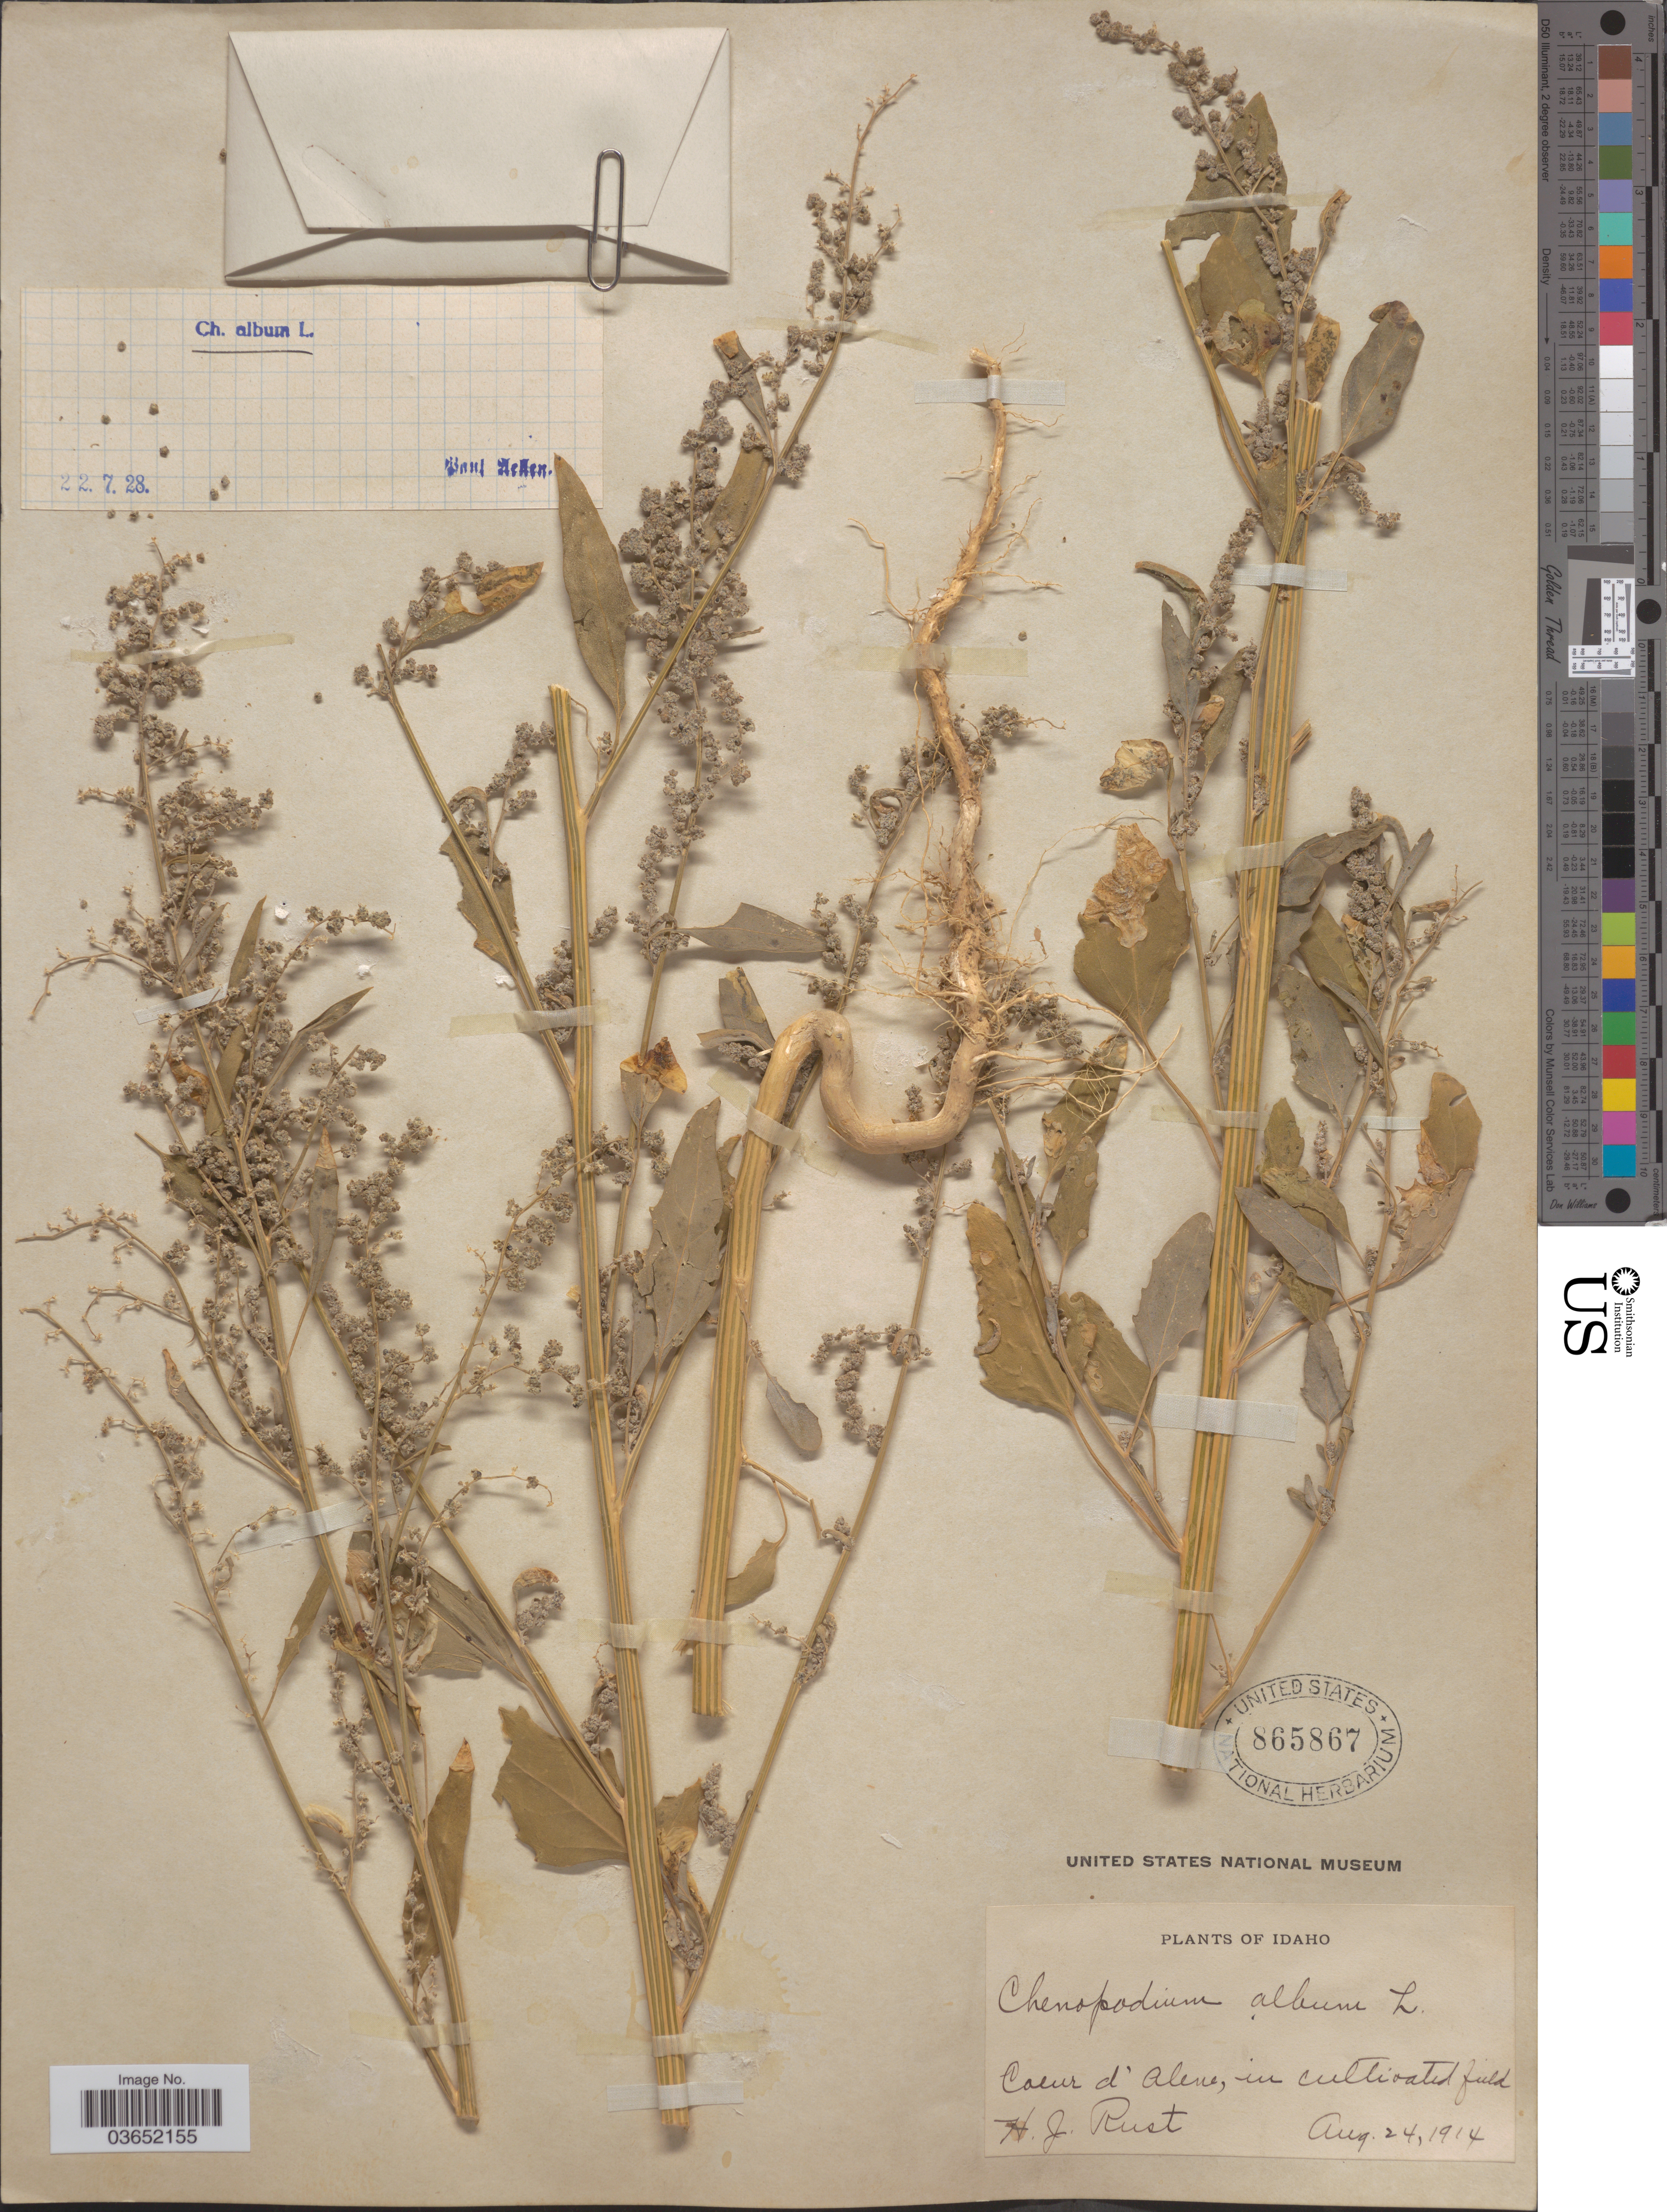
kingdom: Plantae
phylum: Tracheophyta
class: Magnoliopsida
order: Caryophyllales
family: Amaranthaceae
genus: Chenopodium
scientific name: Chenopodium album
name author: L.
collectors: H. J. Rust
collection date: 1914-08-24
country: United States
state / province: Idaho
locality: Coeur d'Alene, in cultivated field.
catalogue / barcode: US 865867